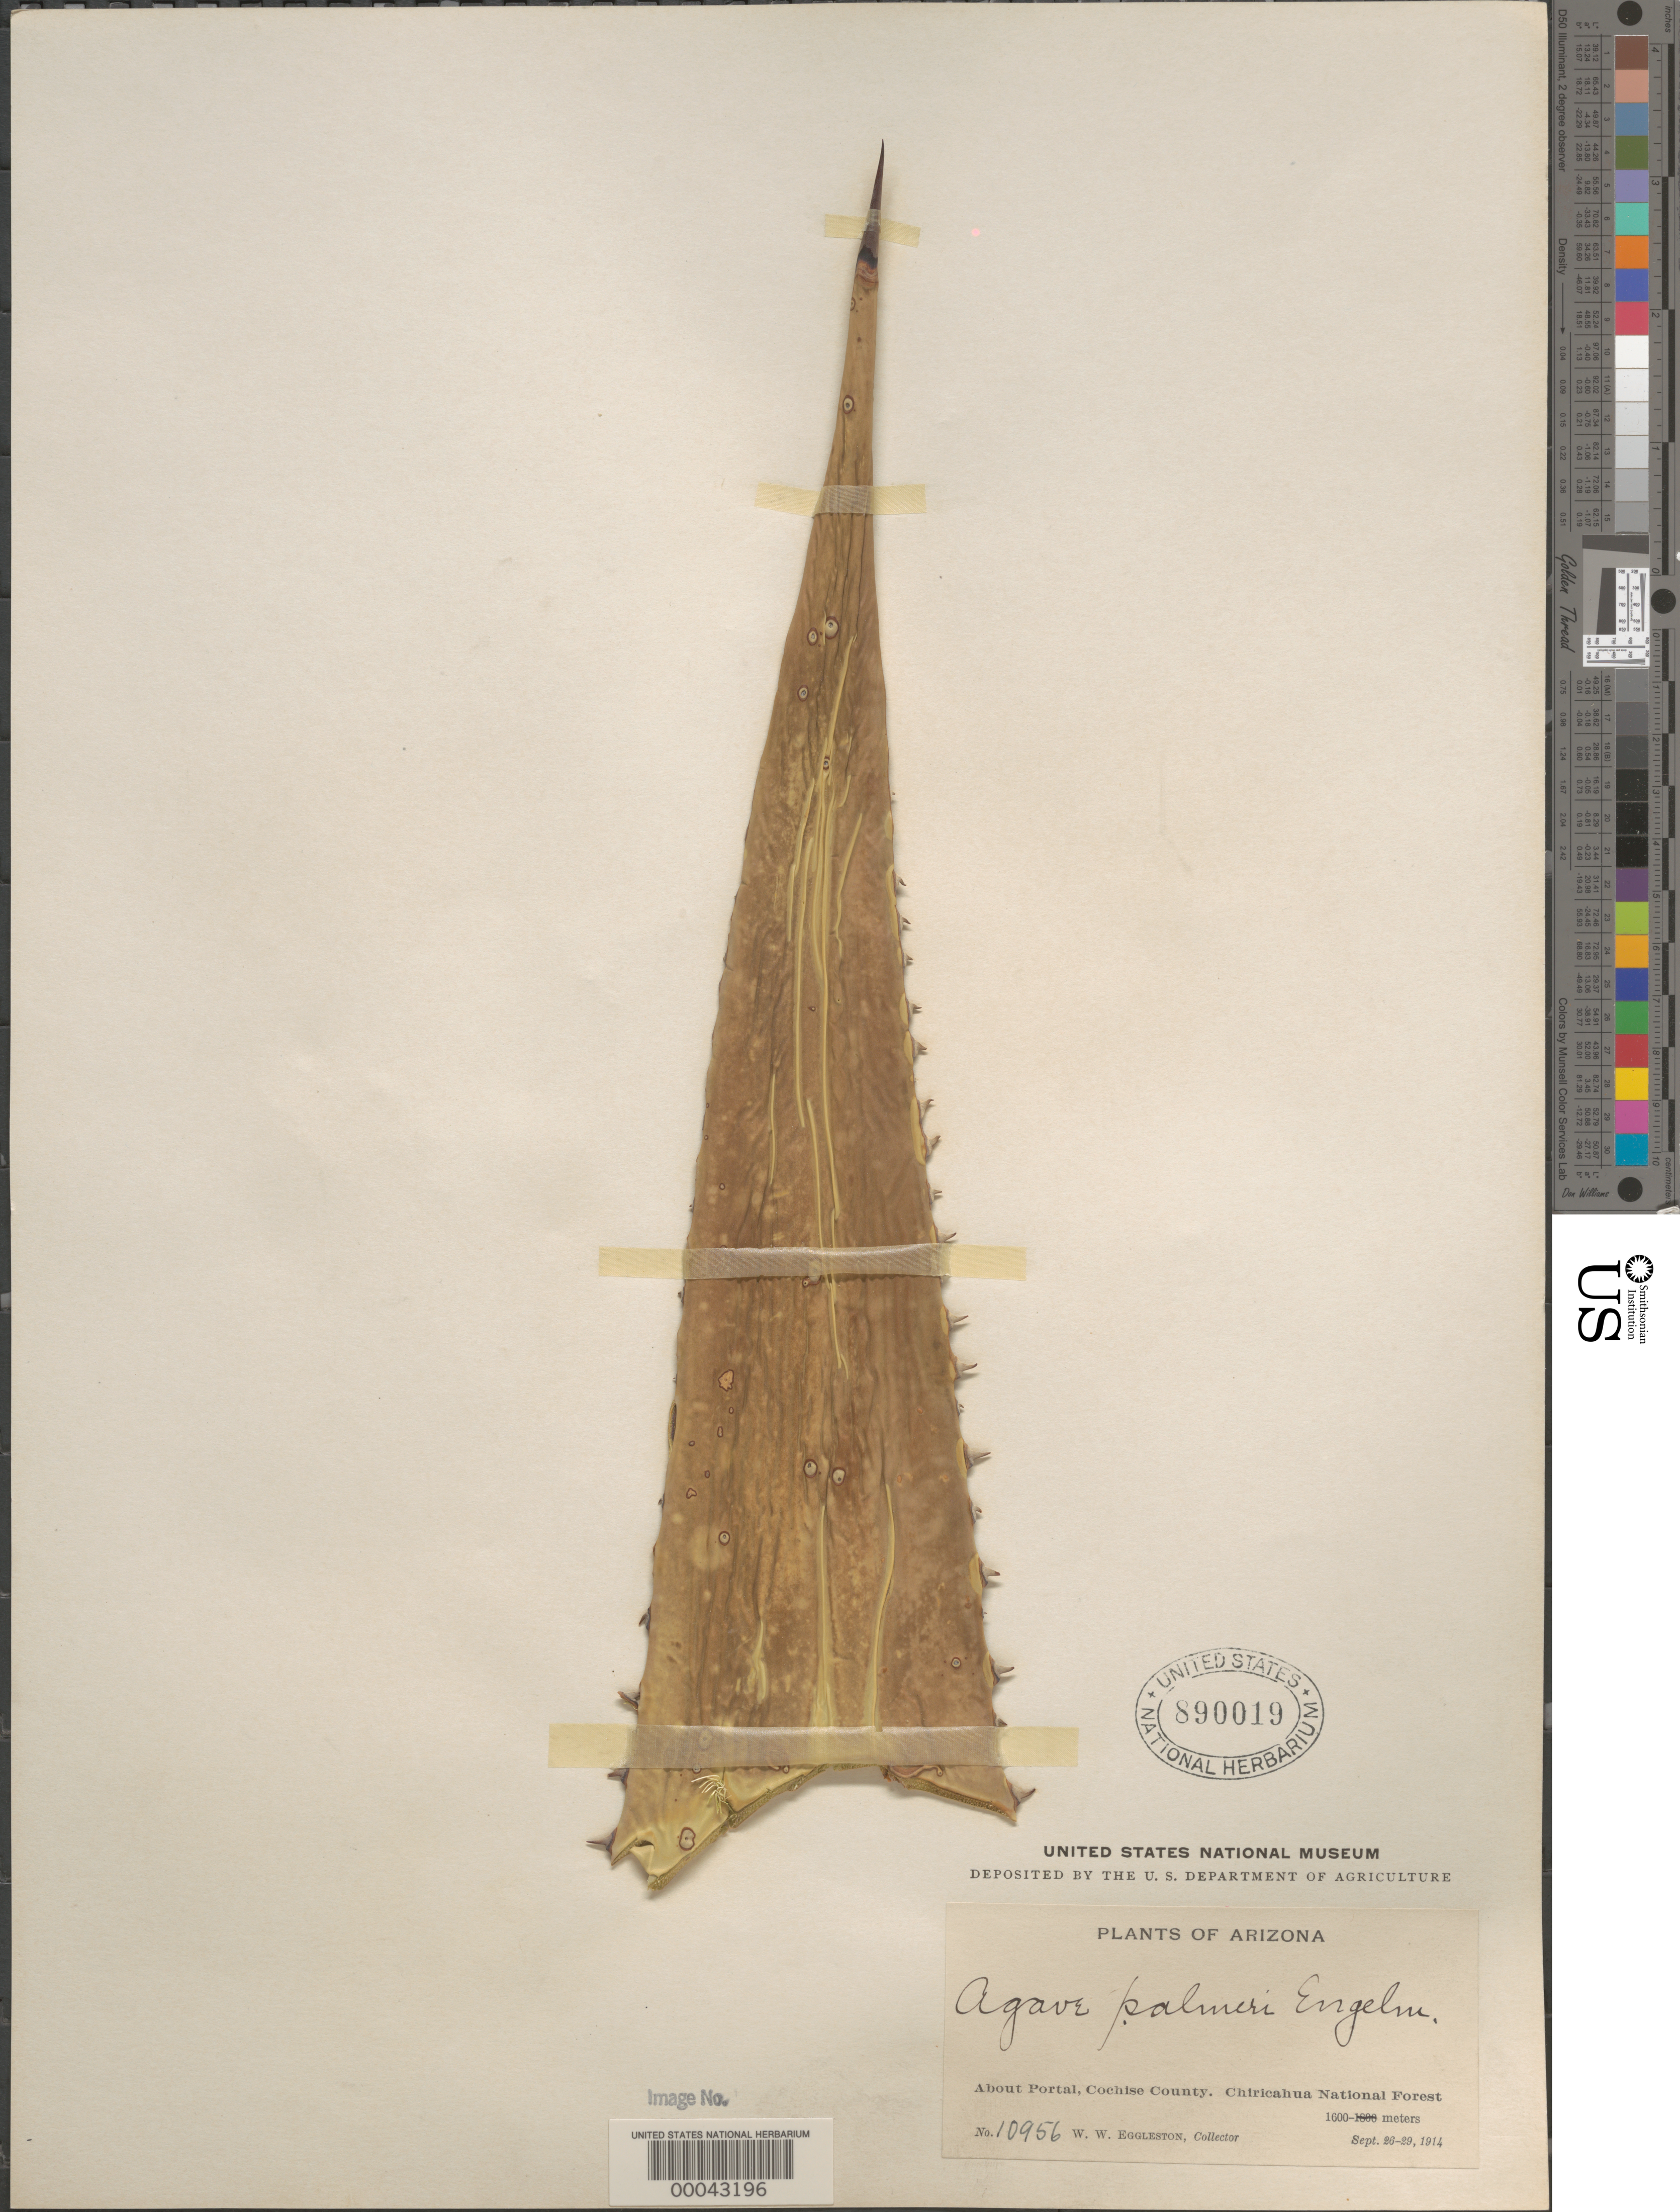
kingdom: Plantae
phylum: Tracheophyta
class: Liliopsida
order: Asparagales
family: Asparagaceae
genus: Agave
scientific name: Agave palmeri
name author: Engelm.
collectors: W. W. Eggleston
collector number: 10956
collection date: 1914-09-26/1914-09-29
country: United States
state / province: Arizona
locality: About Portal, Cochise County. Chiricahua National Forest.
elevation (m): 1600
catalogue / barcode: US 890019